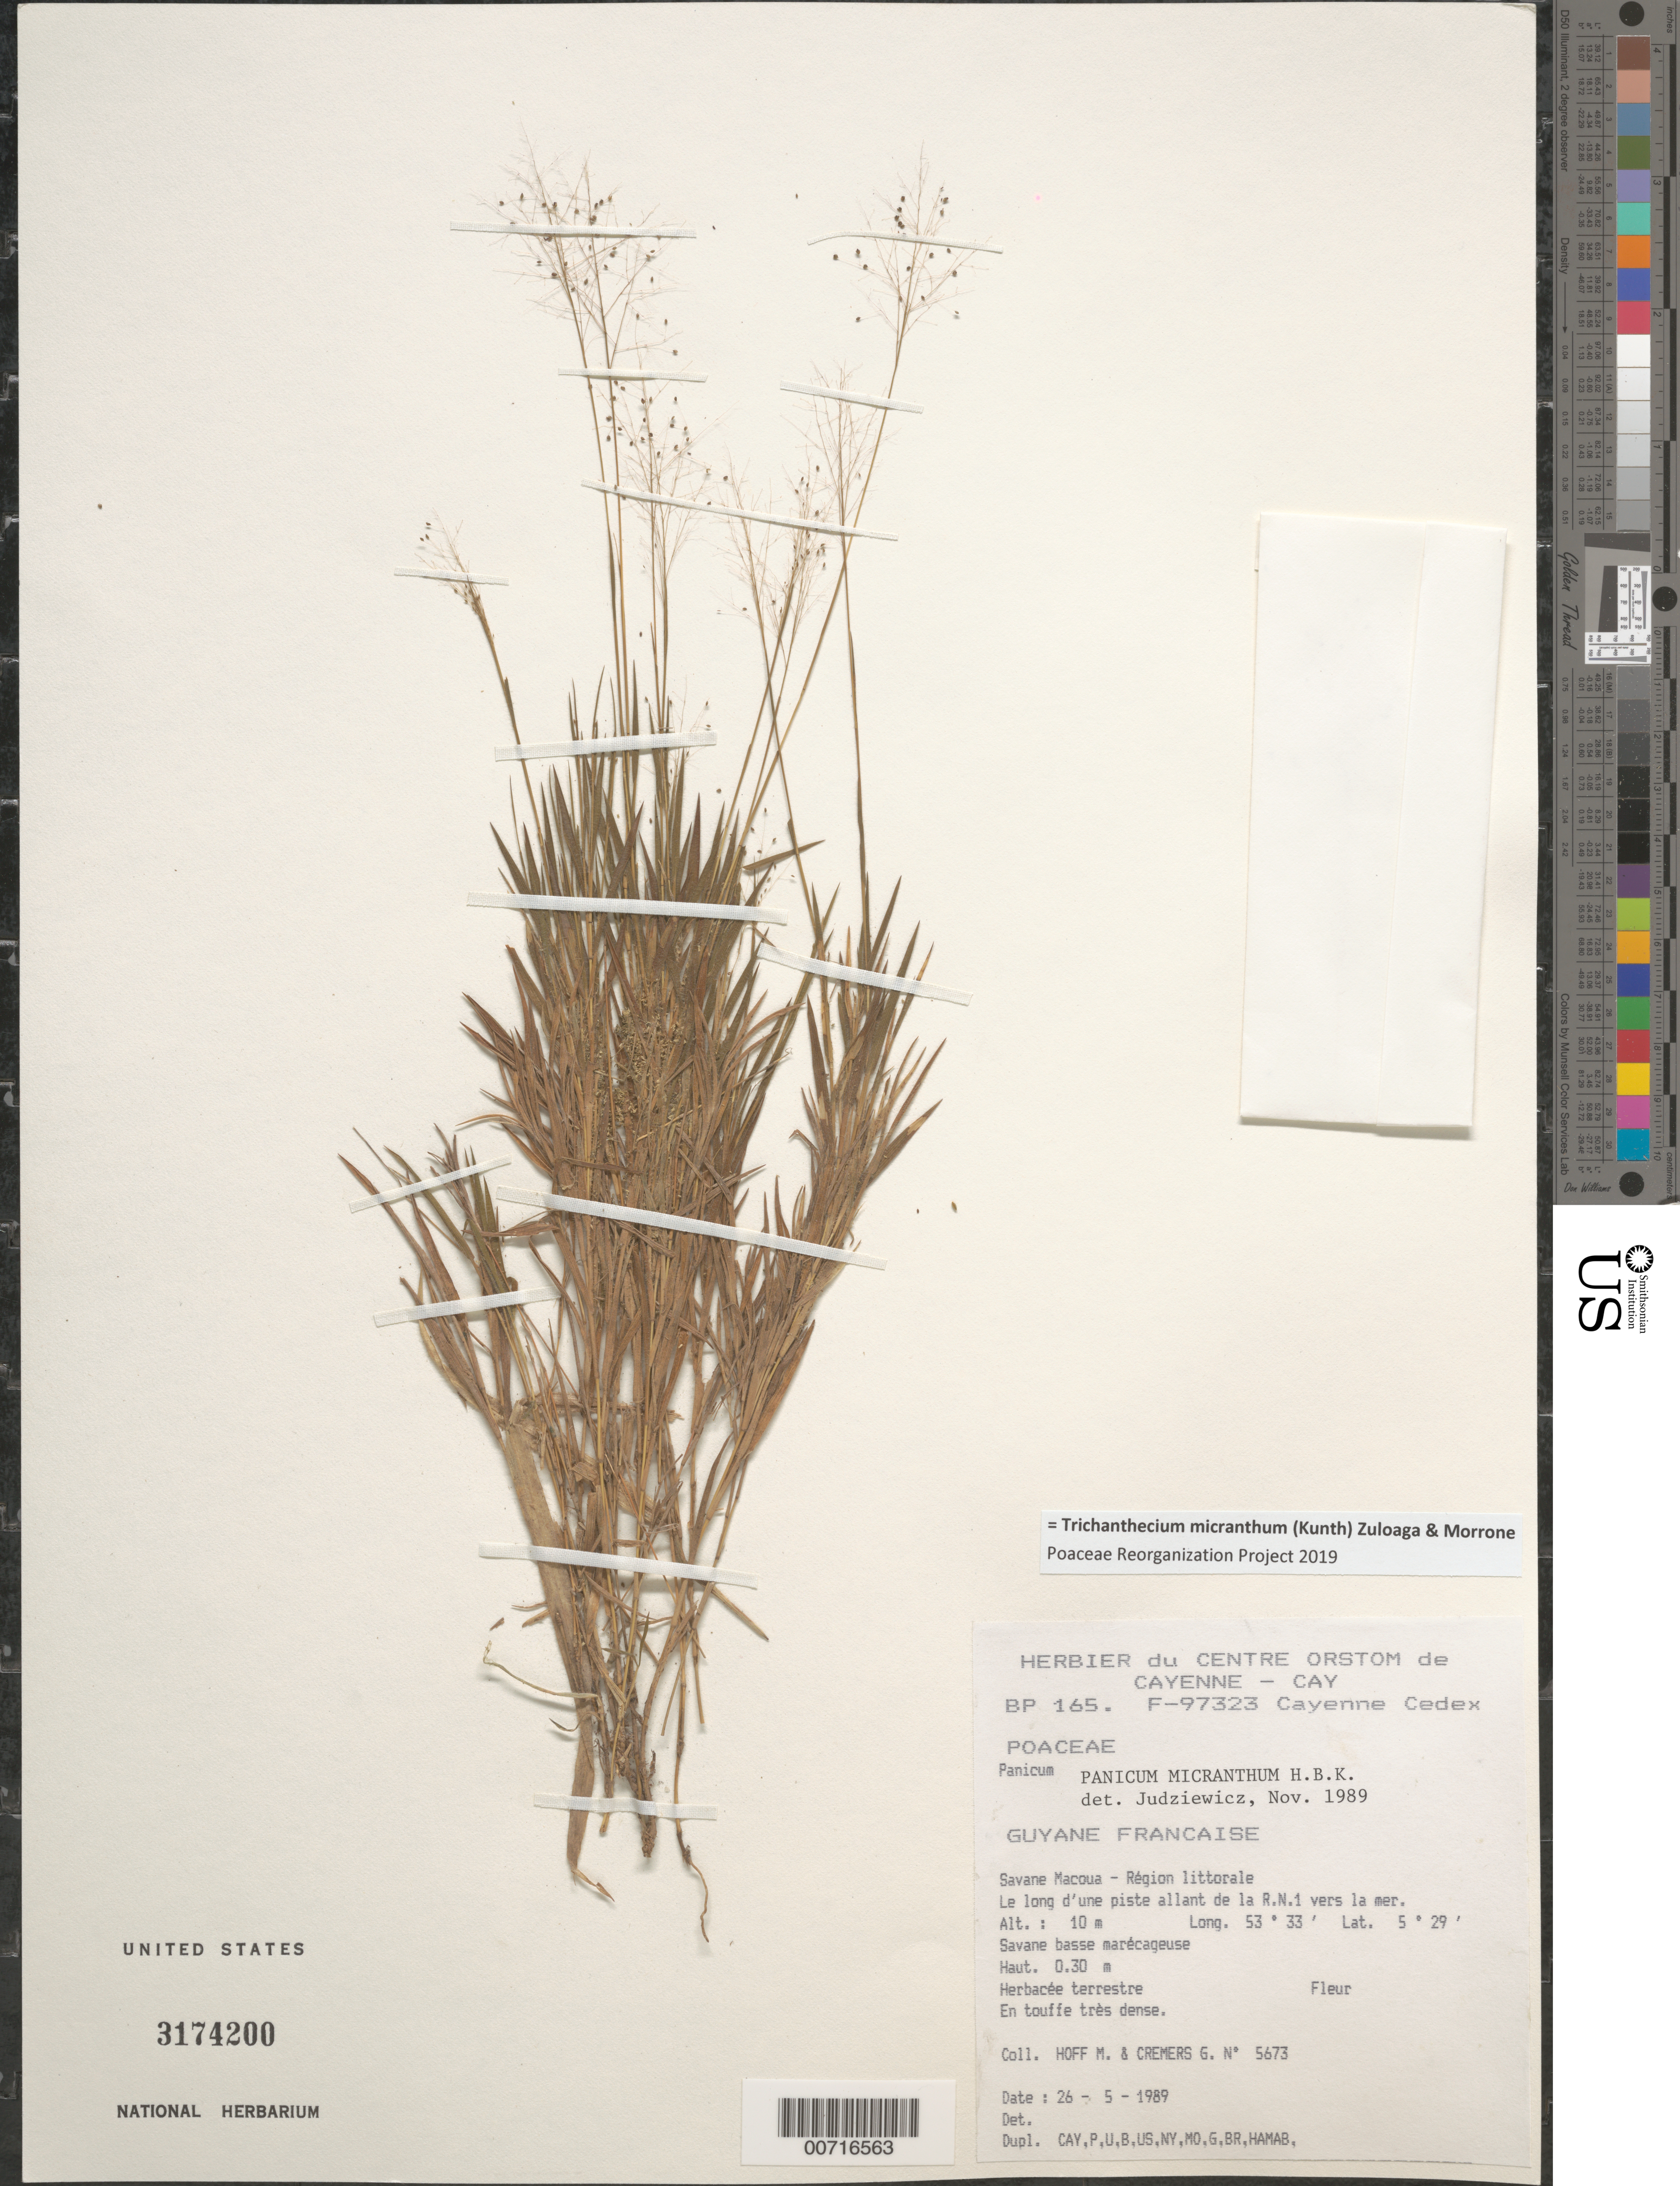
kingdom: Plantae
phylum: Tracheophyta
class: Liliopsida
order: Poales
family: Poaceae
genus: Trichanthecium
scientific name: Trichanthecium micranthum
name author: (Kunth) Zuloaga & Morrone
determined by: Poaceae Reorganization Project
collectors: M. Hoff & G. Cremers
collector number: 5673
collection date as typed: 26-May-89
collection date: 1989-05-26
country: French Guiana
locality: Savane Macoua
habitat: Low marshy savanna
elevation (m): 10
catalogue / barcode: US 3174200